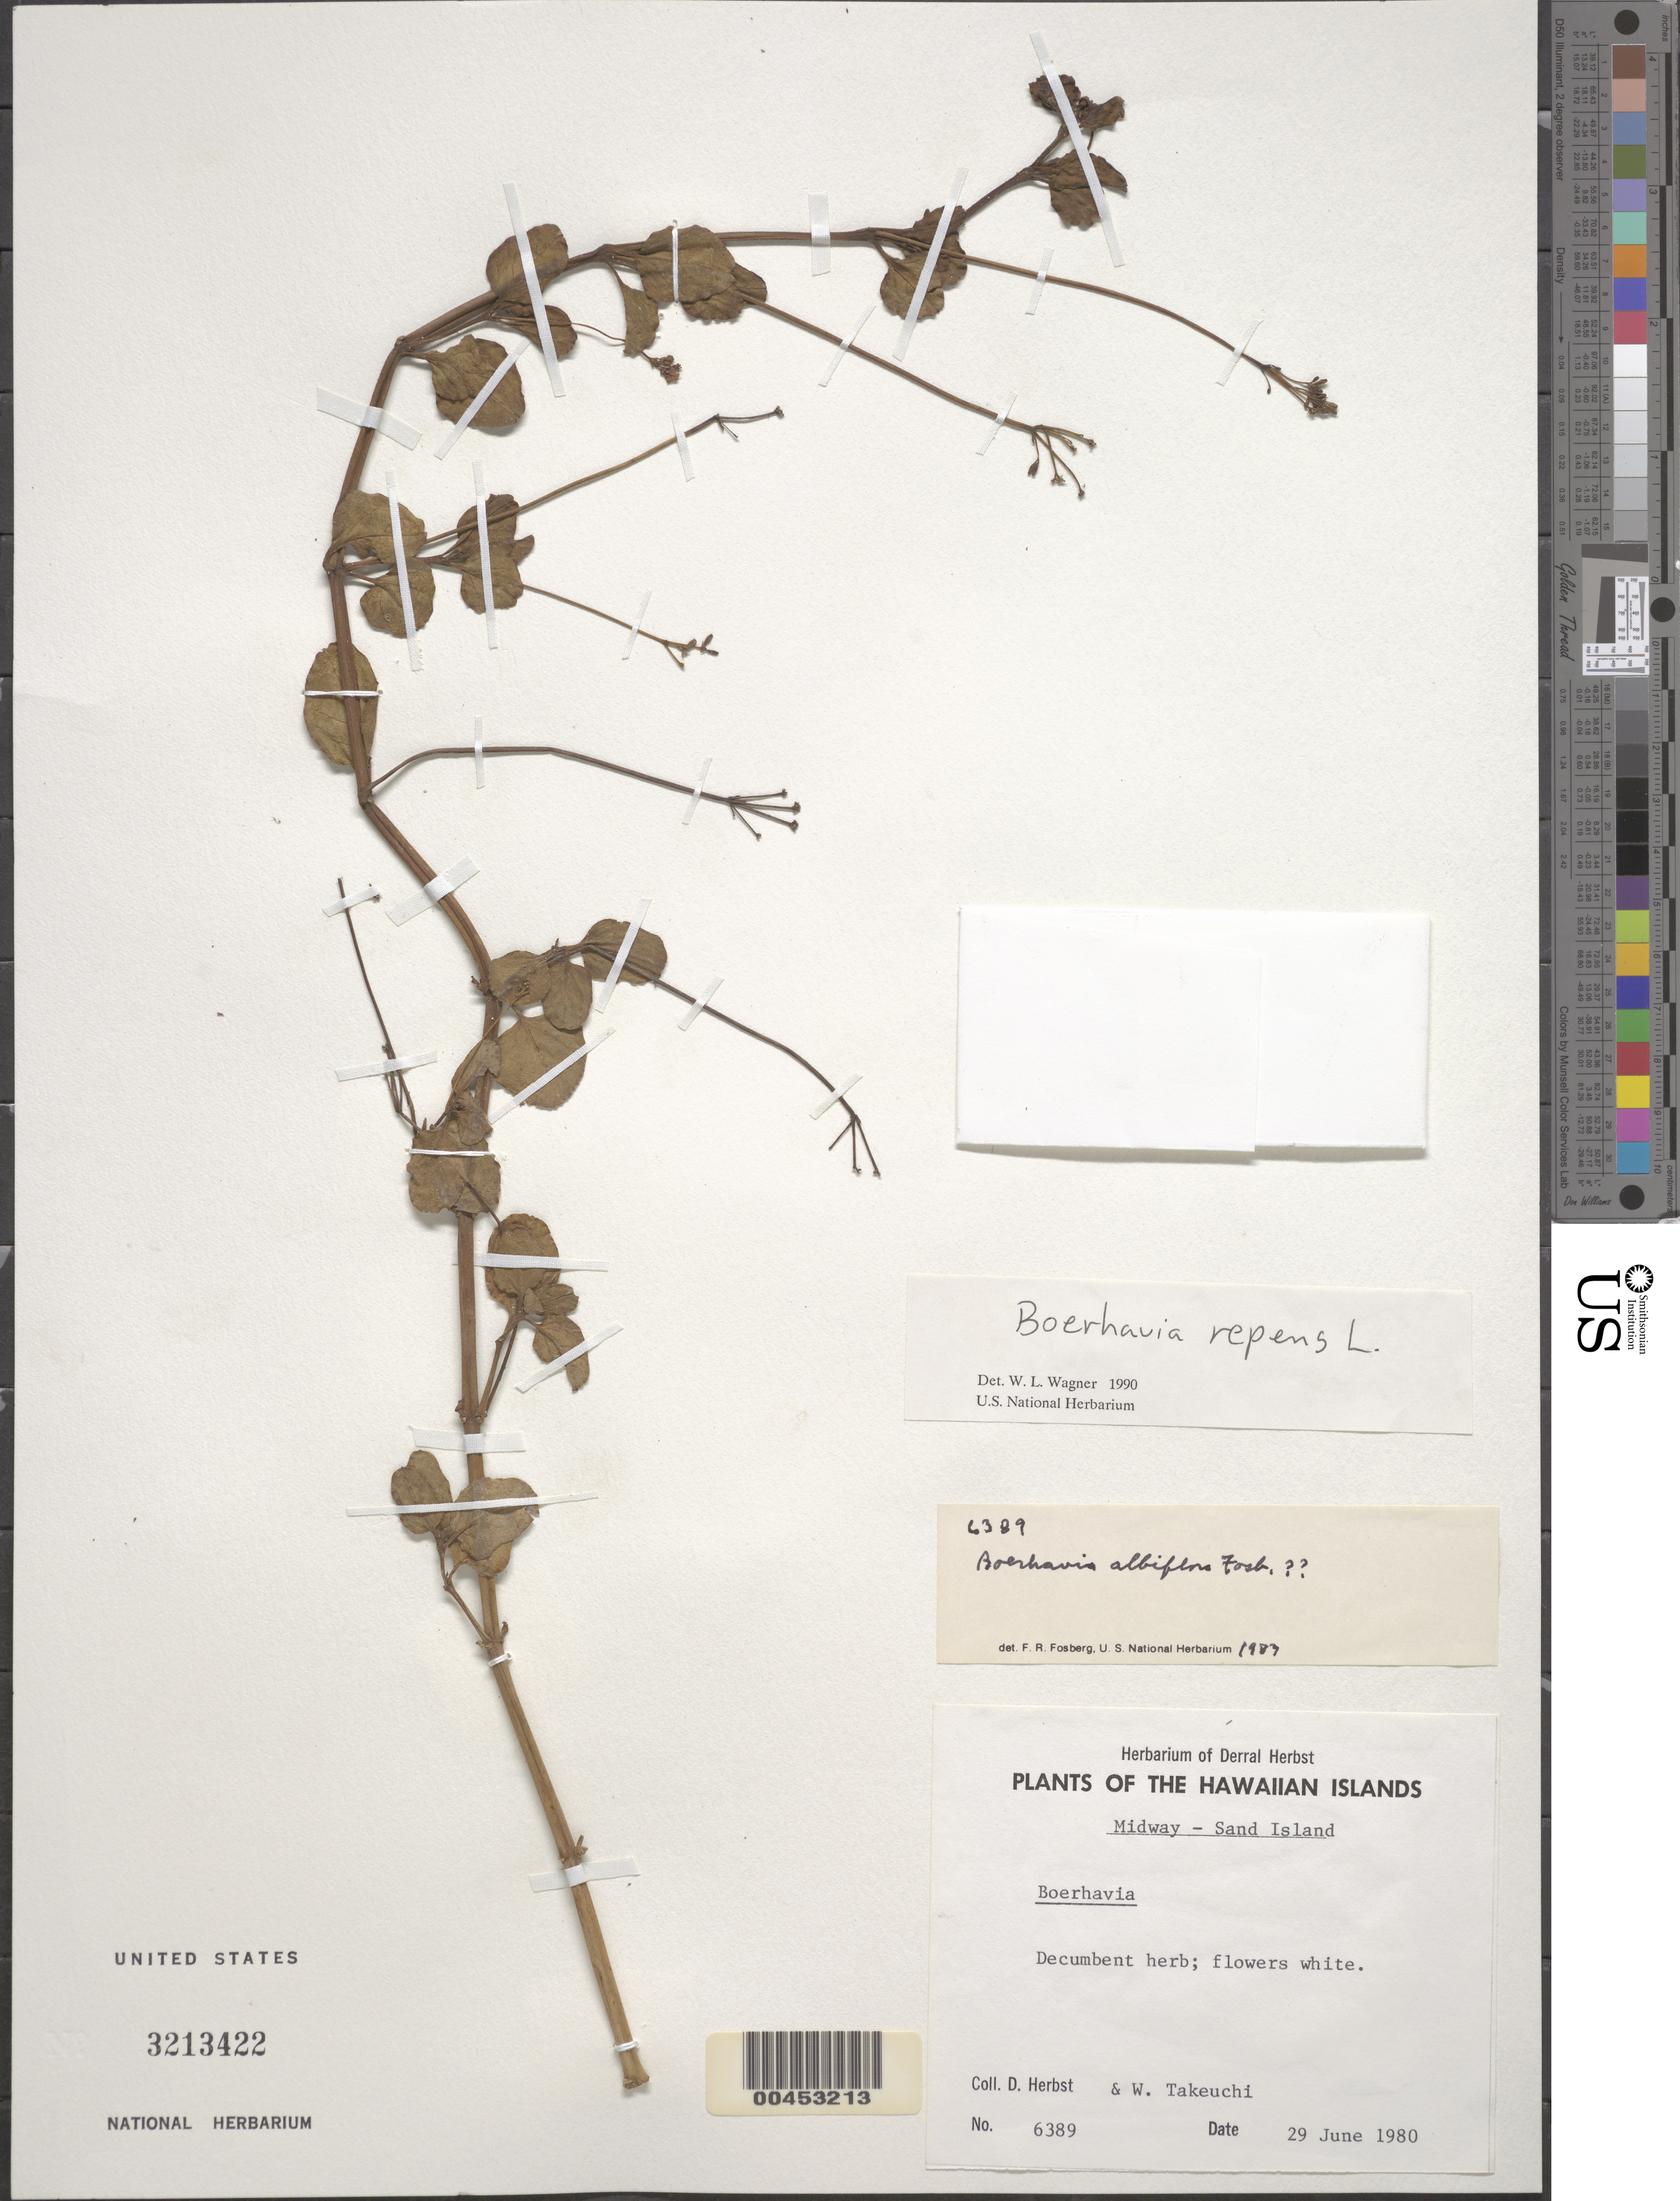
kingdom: Plantae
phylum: Tracheophyta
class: Magnoliopsida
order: Caryophyllales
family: Nyctaginaceae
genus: Boerhavia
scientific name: Boerhavia repens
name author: L.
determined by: Wagner, W. L., (BOT), Smithsonian Institution - National Museum of Natural History (UNITED STATES)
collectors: D. R. Herbst & W. N. Takeuchi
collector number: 6389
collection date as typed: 29 Jun 1980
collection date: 1980-06-29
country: United States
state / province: Hawaii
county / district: Honolulu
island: Sand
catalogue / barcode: US 3213422